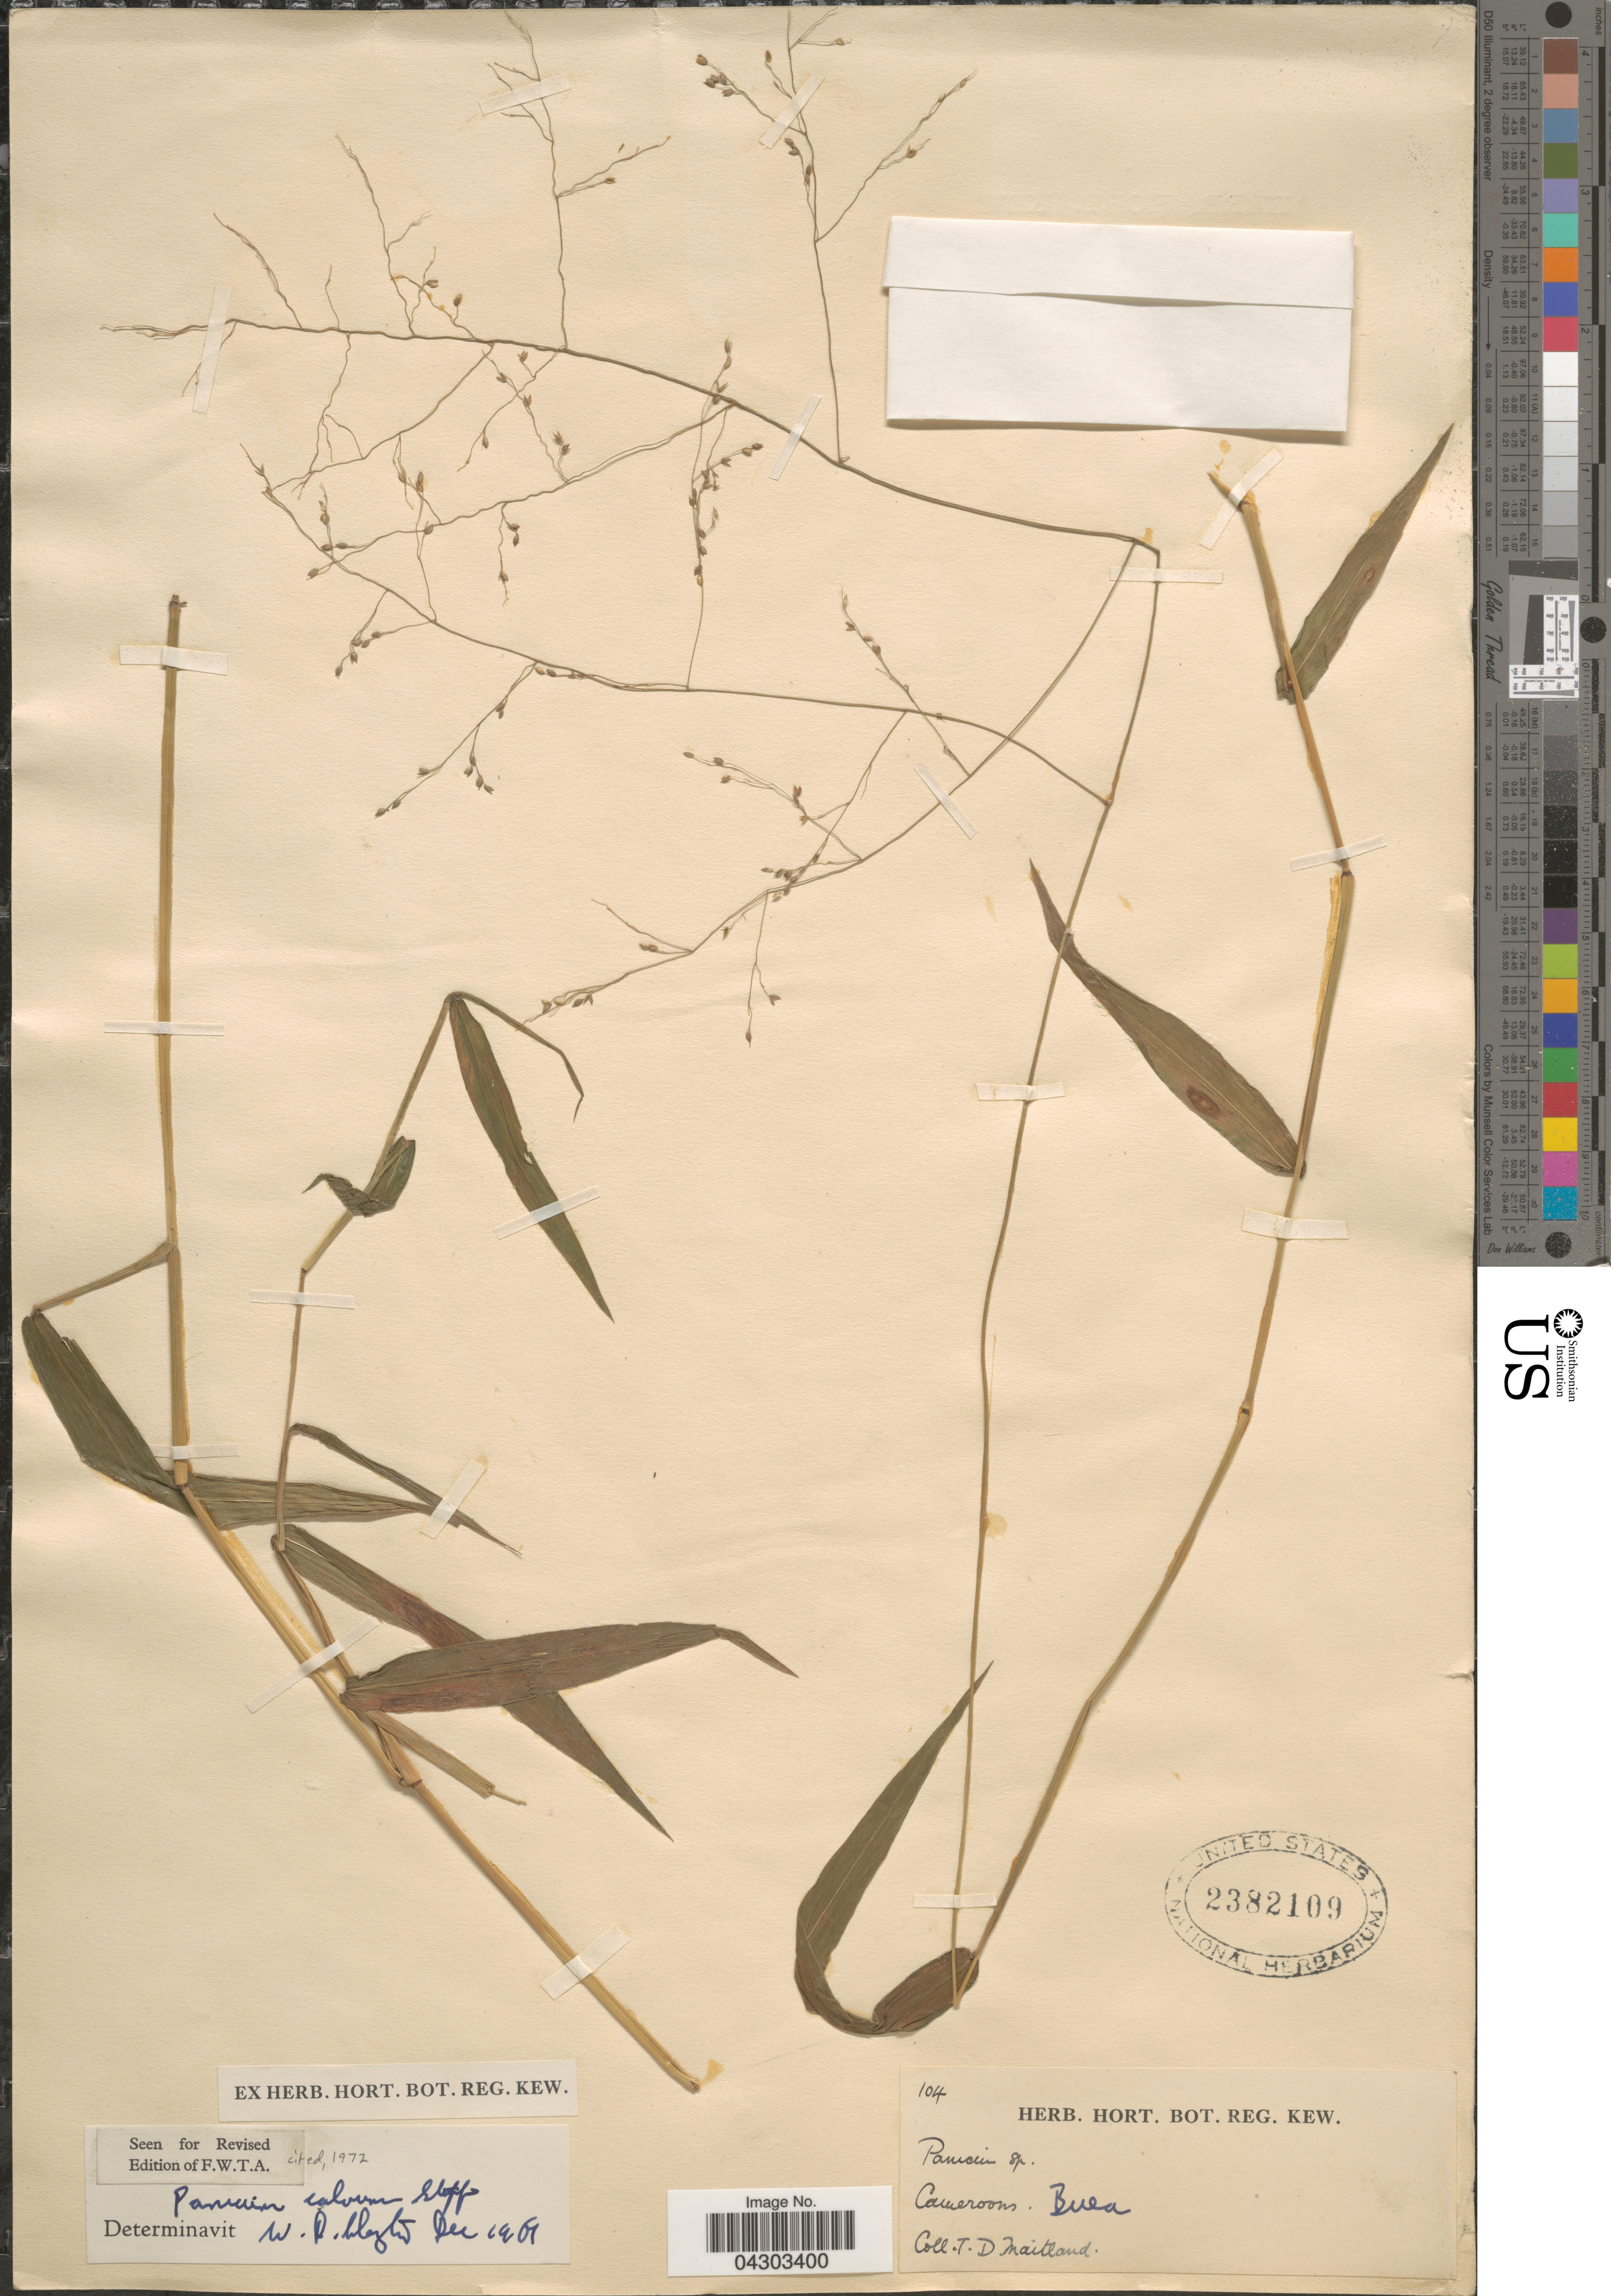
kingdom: Plantae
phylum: Tracheophyta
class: Liliopsida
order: Poales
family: Poaceae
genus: Panicum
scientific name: Panicum calvum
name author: Stapf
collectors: T. Maitland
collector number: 104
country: Cameroon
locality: Buea.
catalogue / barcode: US 2382109